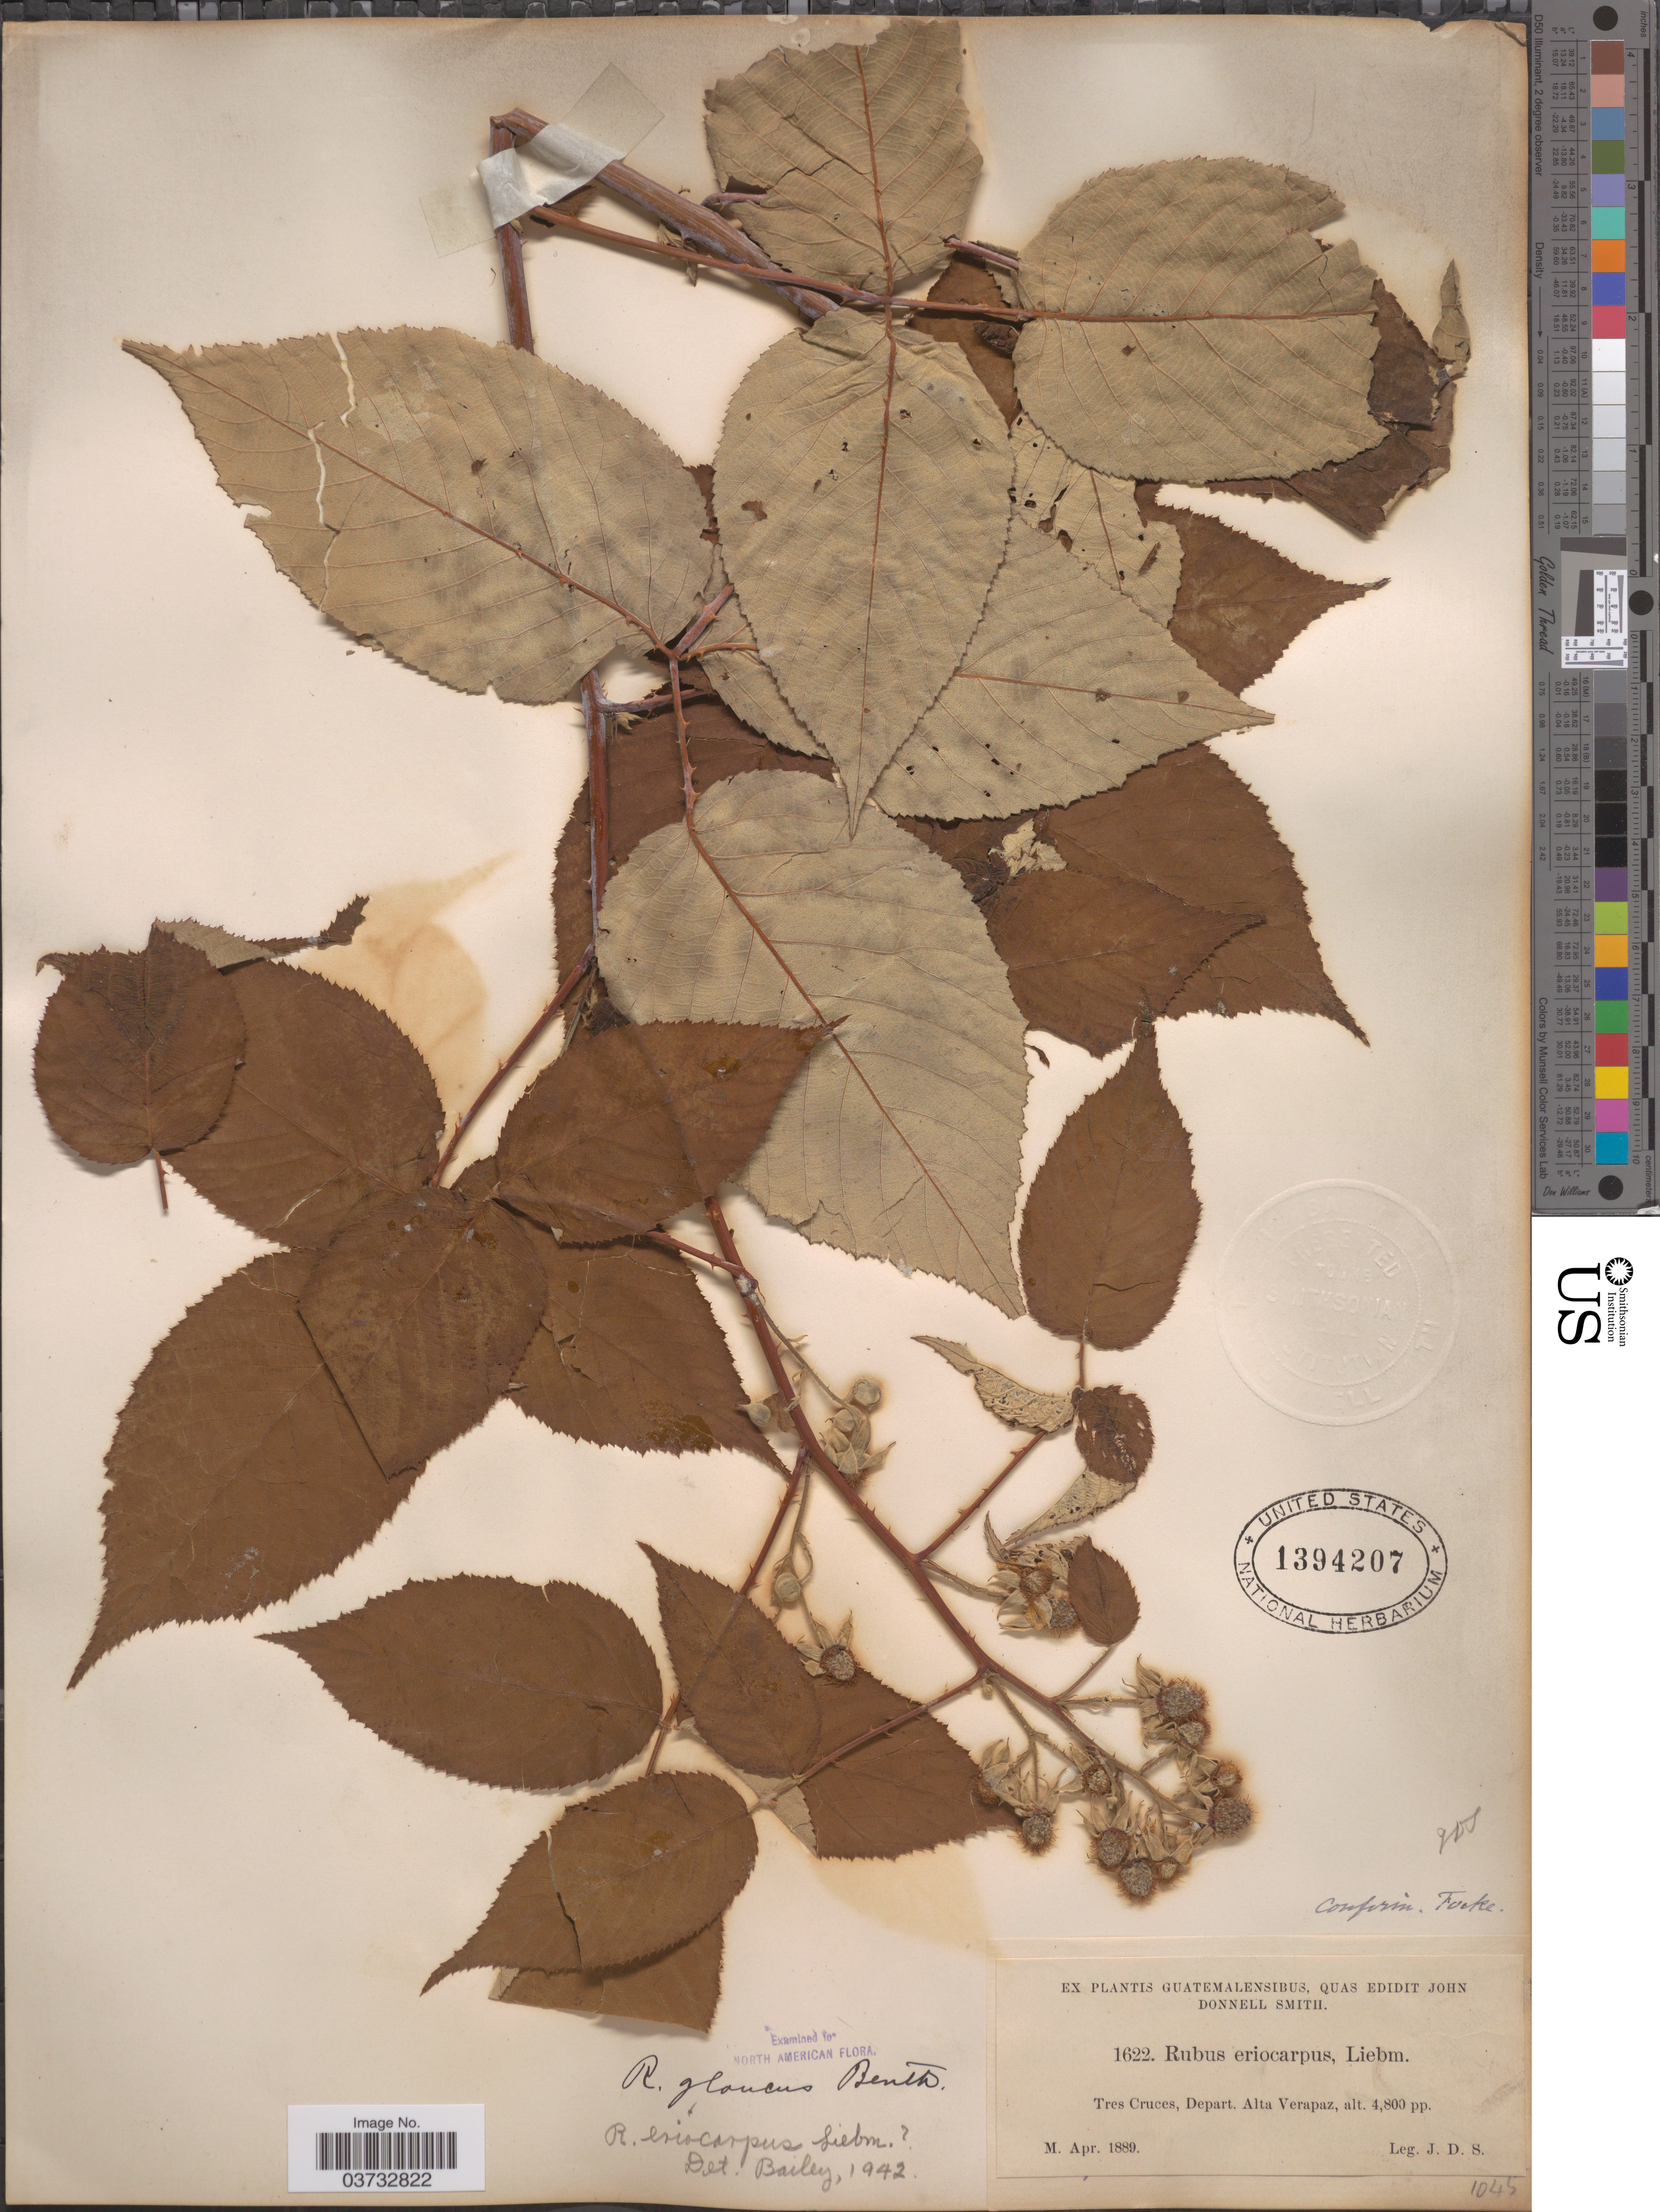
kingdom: Plantae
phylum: Tracheophyta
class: Magnoliopsida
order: Rosales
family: Rosaceae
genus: Rubus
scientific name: Rubus eriocarpus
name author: Liebm.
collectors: J. Donnell Smith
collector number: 1622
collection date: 1889-04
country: Guatemala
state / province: Alta Verapaz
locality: Tres Cruces, Depart. Alta Verapaz.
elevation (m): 1463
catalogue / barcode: US 1394207